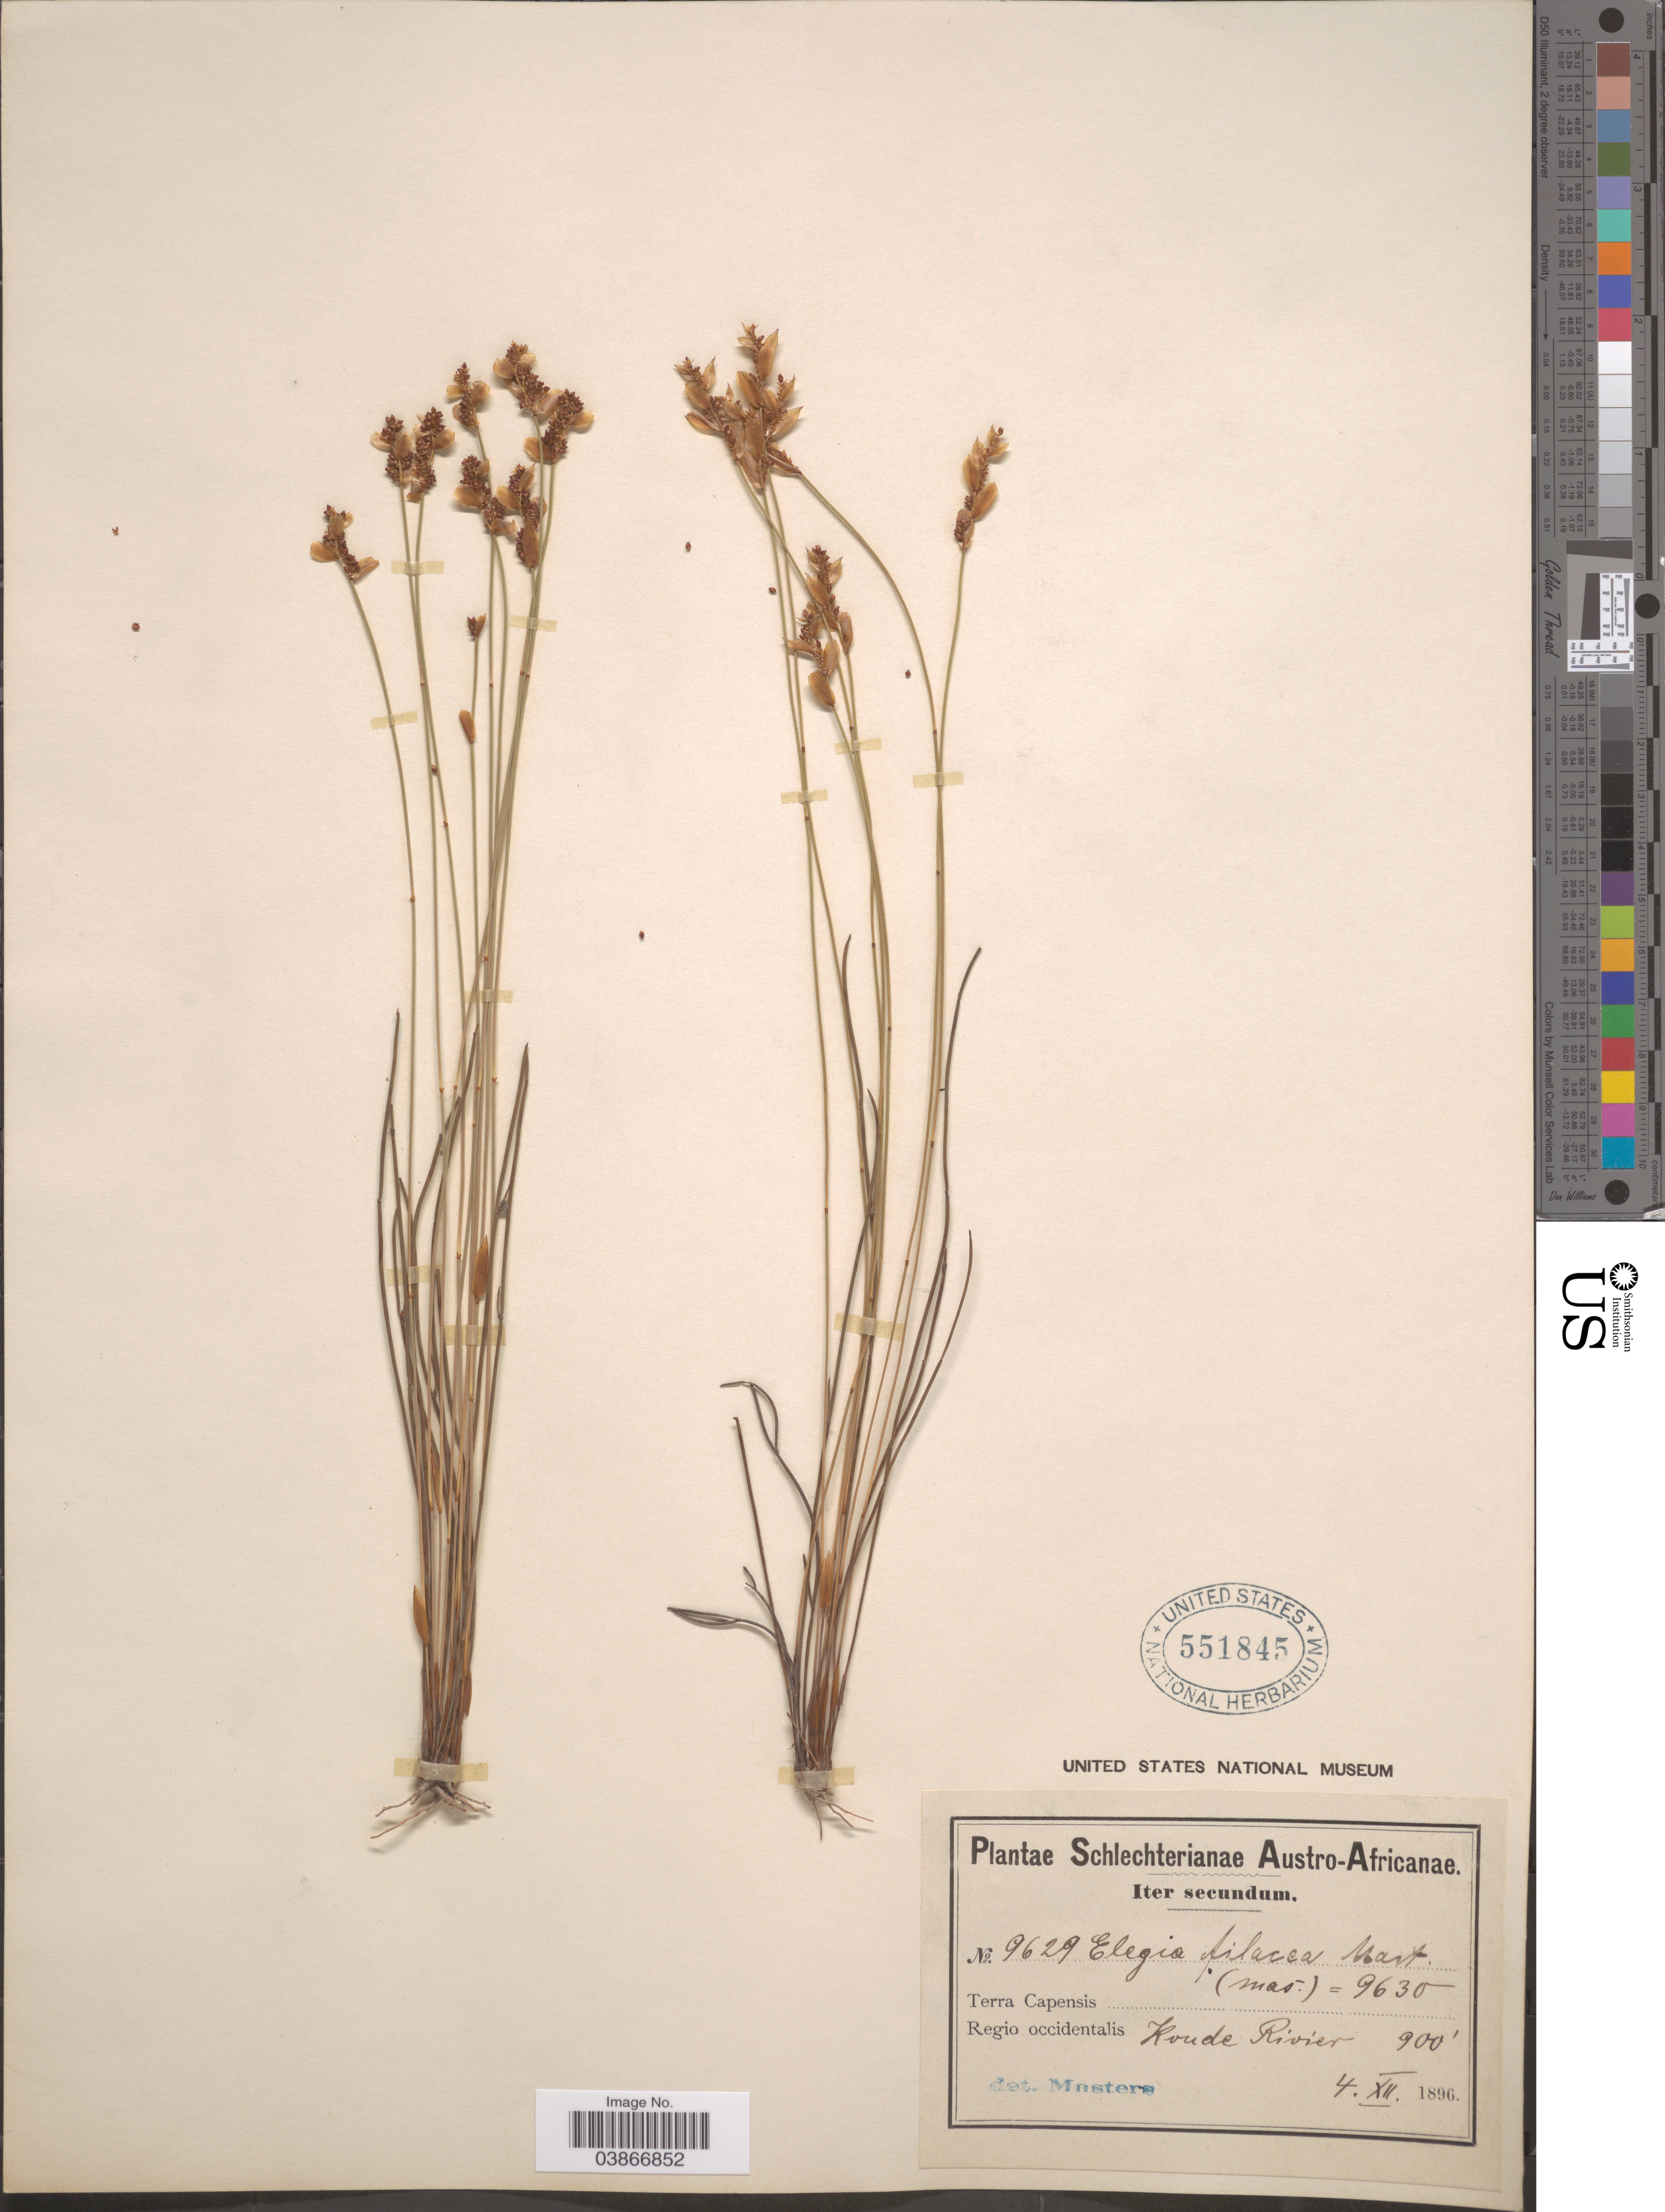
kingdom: Plantae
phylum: Tracheophyta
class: Liliopsida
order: Poales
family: Restionaceae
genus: Elegia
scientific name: Elegia filacea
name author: Mast.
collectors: Schlechter, --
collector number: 9629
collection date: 1896-12-04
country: South Africa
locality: Austro-Africanae. Terra Capensis. Regio occidentalis. Koude Rivier.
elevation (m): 274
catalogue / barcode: US 551845